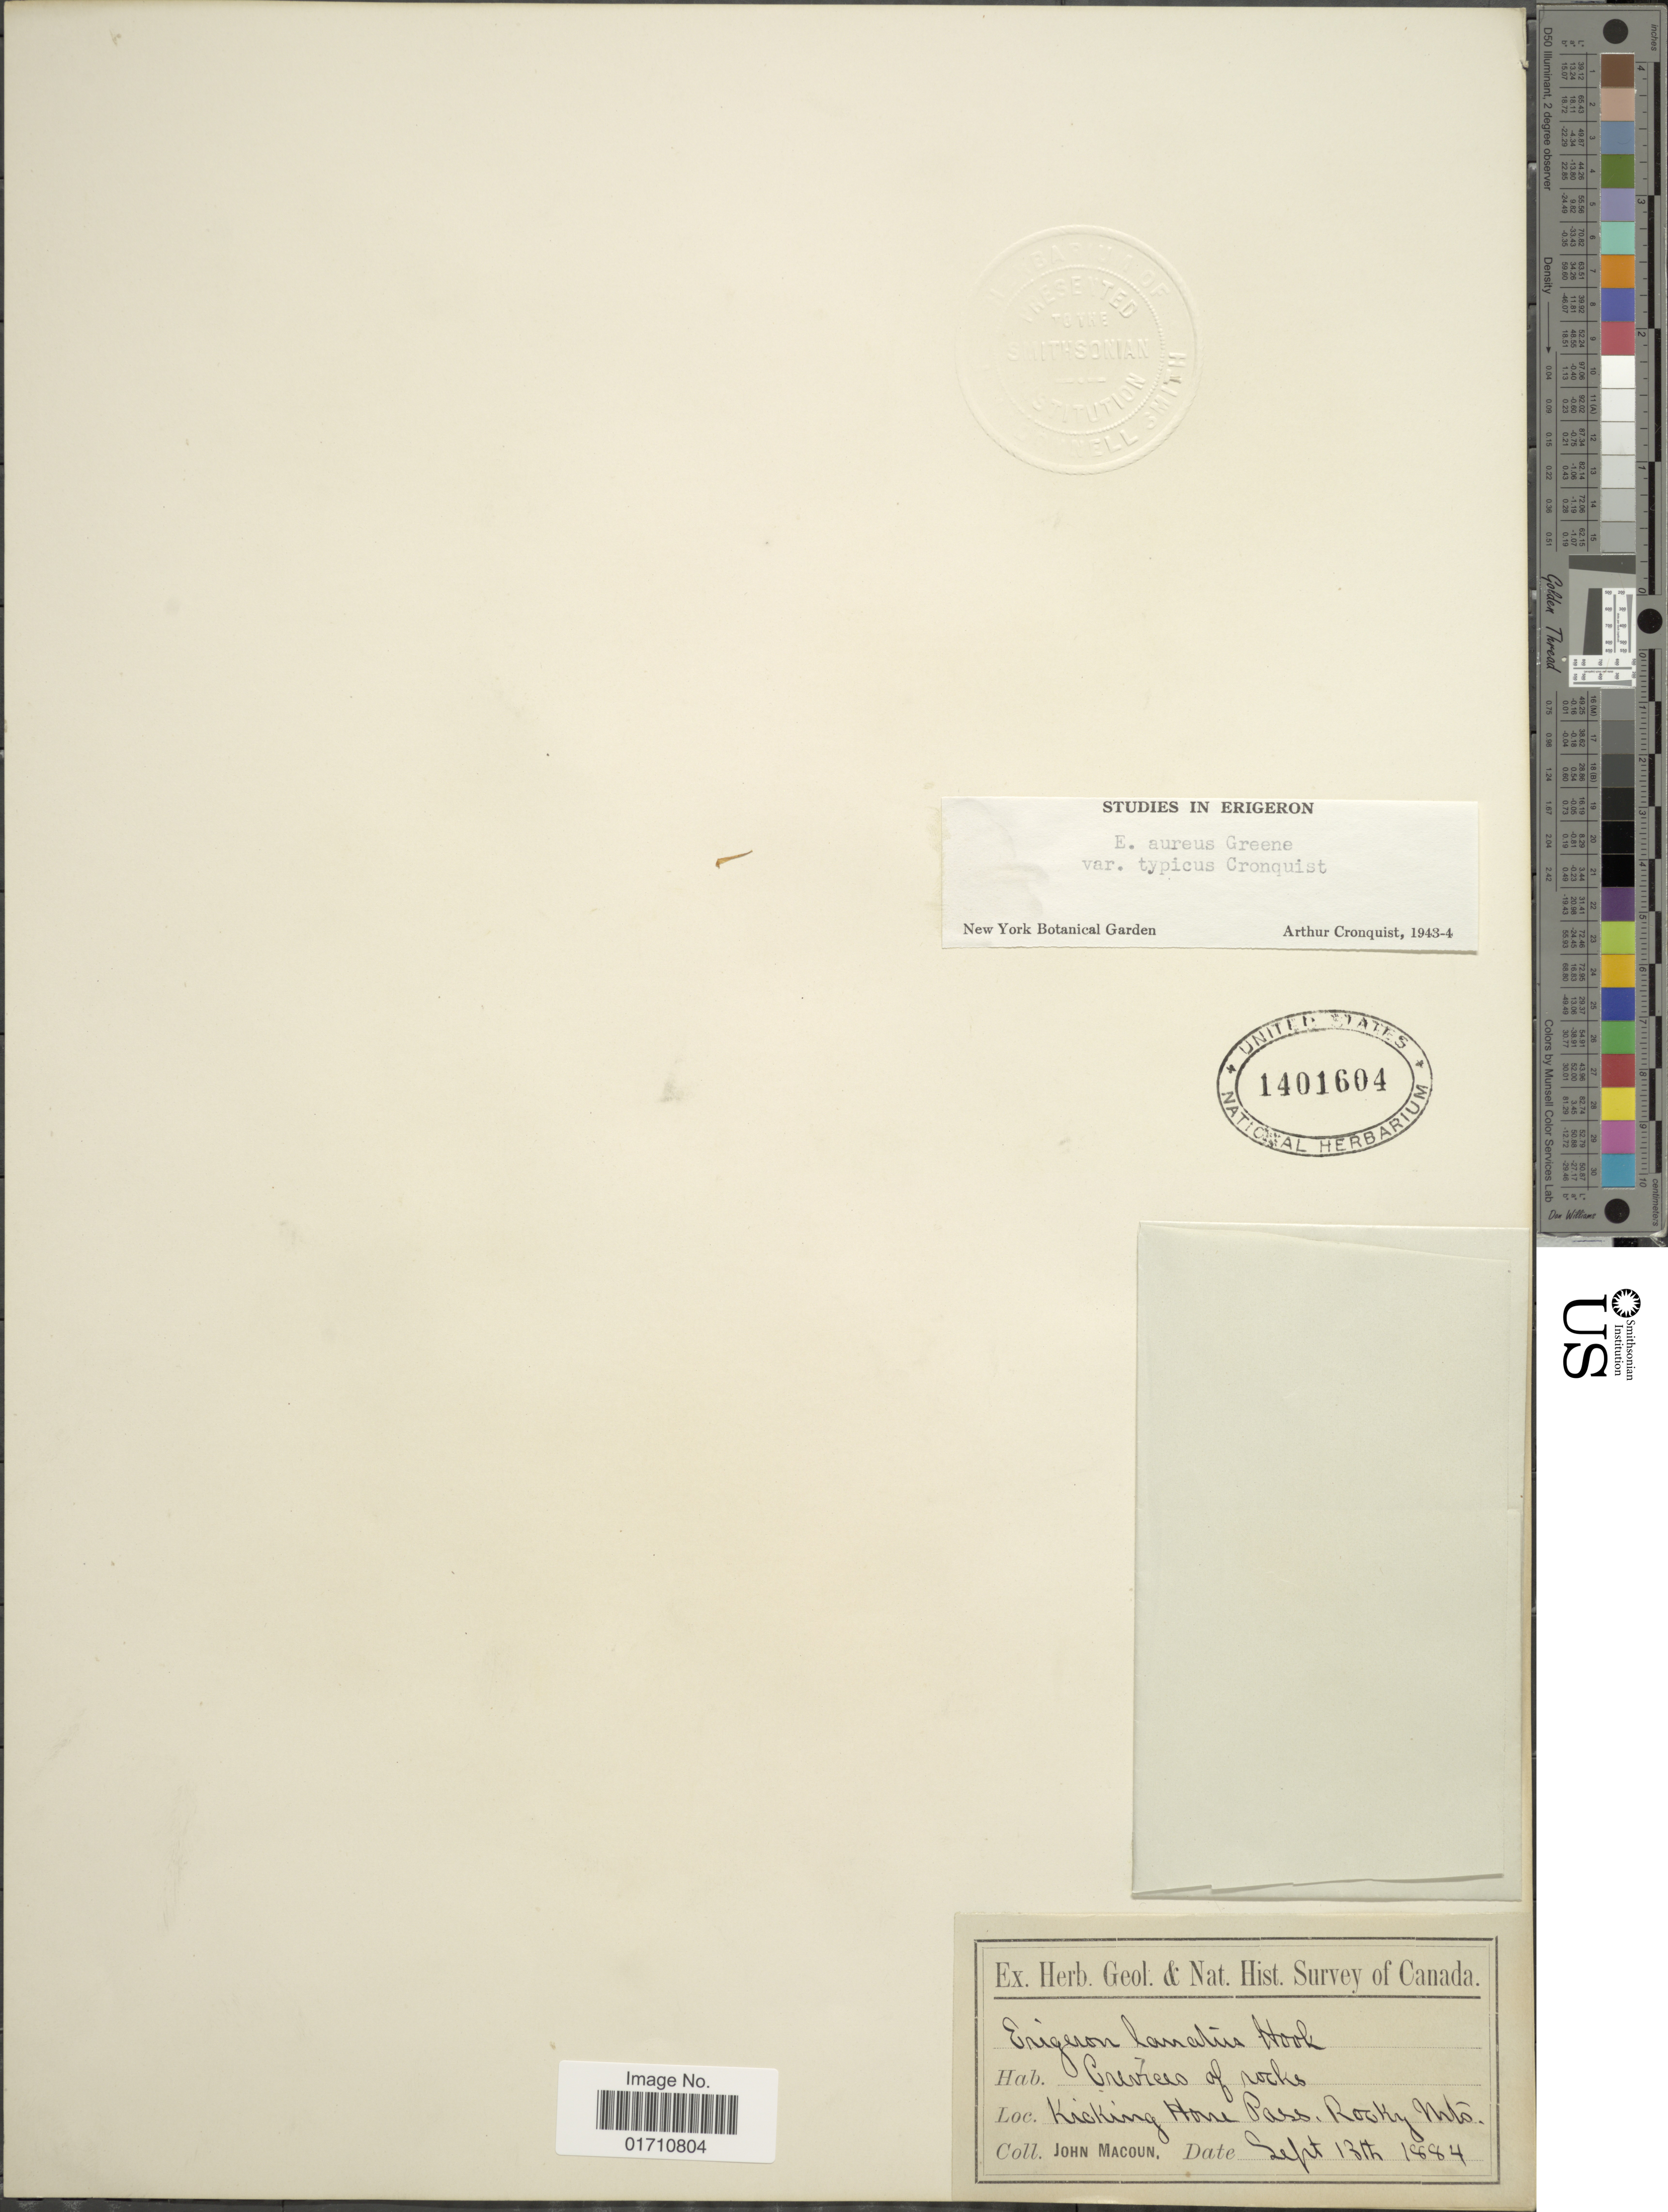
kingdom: Plantae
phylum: Tracheophyta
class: Magnoliopsida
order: Asterales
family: Asteraceae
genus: Erigeron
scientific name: Erigeron aureus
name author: Greene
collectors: J. Macoun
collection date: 1884-09-13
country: Canada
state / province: British Columbia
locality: Crevices of rocks, Kicking Horse Pass, Rocky Mts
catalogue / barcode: US 1401604